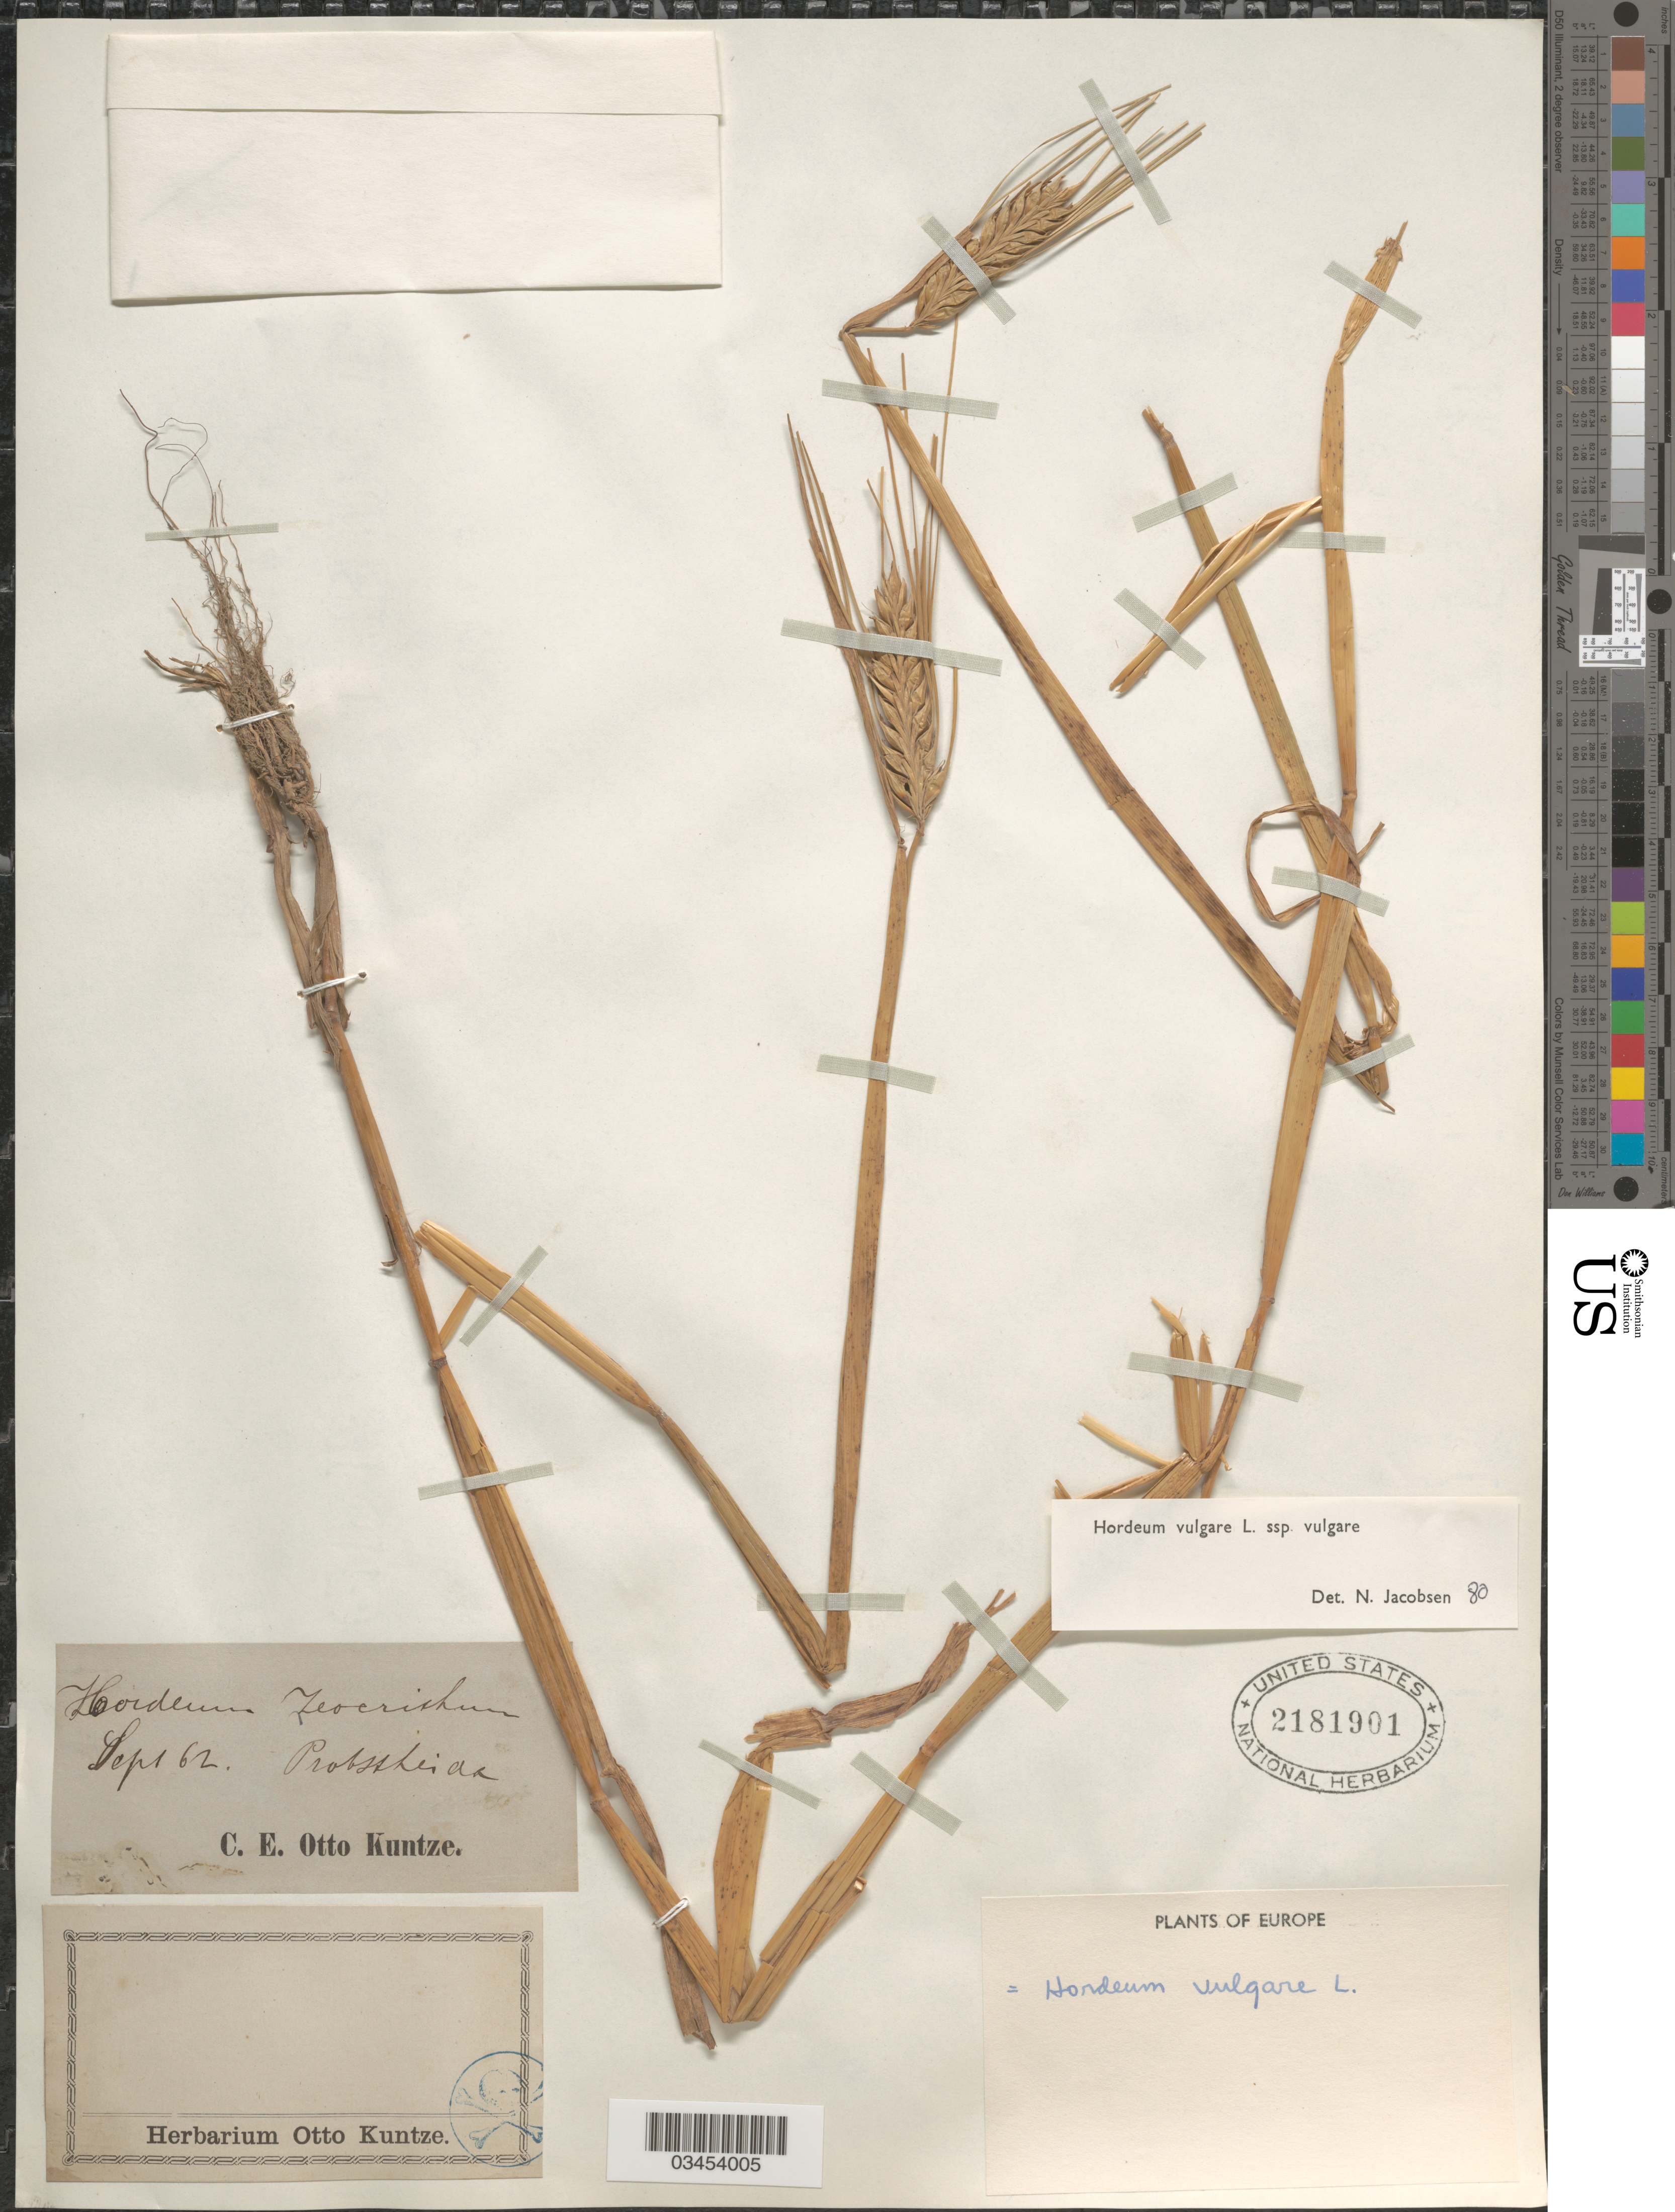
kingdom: Plantae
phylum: Tracheophyta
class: Liliopsida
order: Poales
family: Poaceae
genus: Hordeum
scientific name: Hordeum vulgare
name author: L.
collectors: C.E.O. Kuntze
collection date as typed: Transcribed d/m/y: /9/62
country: Germany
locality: Probstheida. Europe.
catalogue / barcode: US 2181901